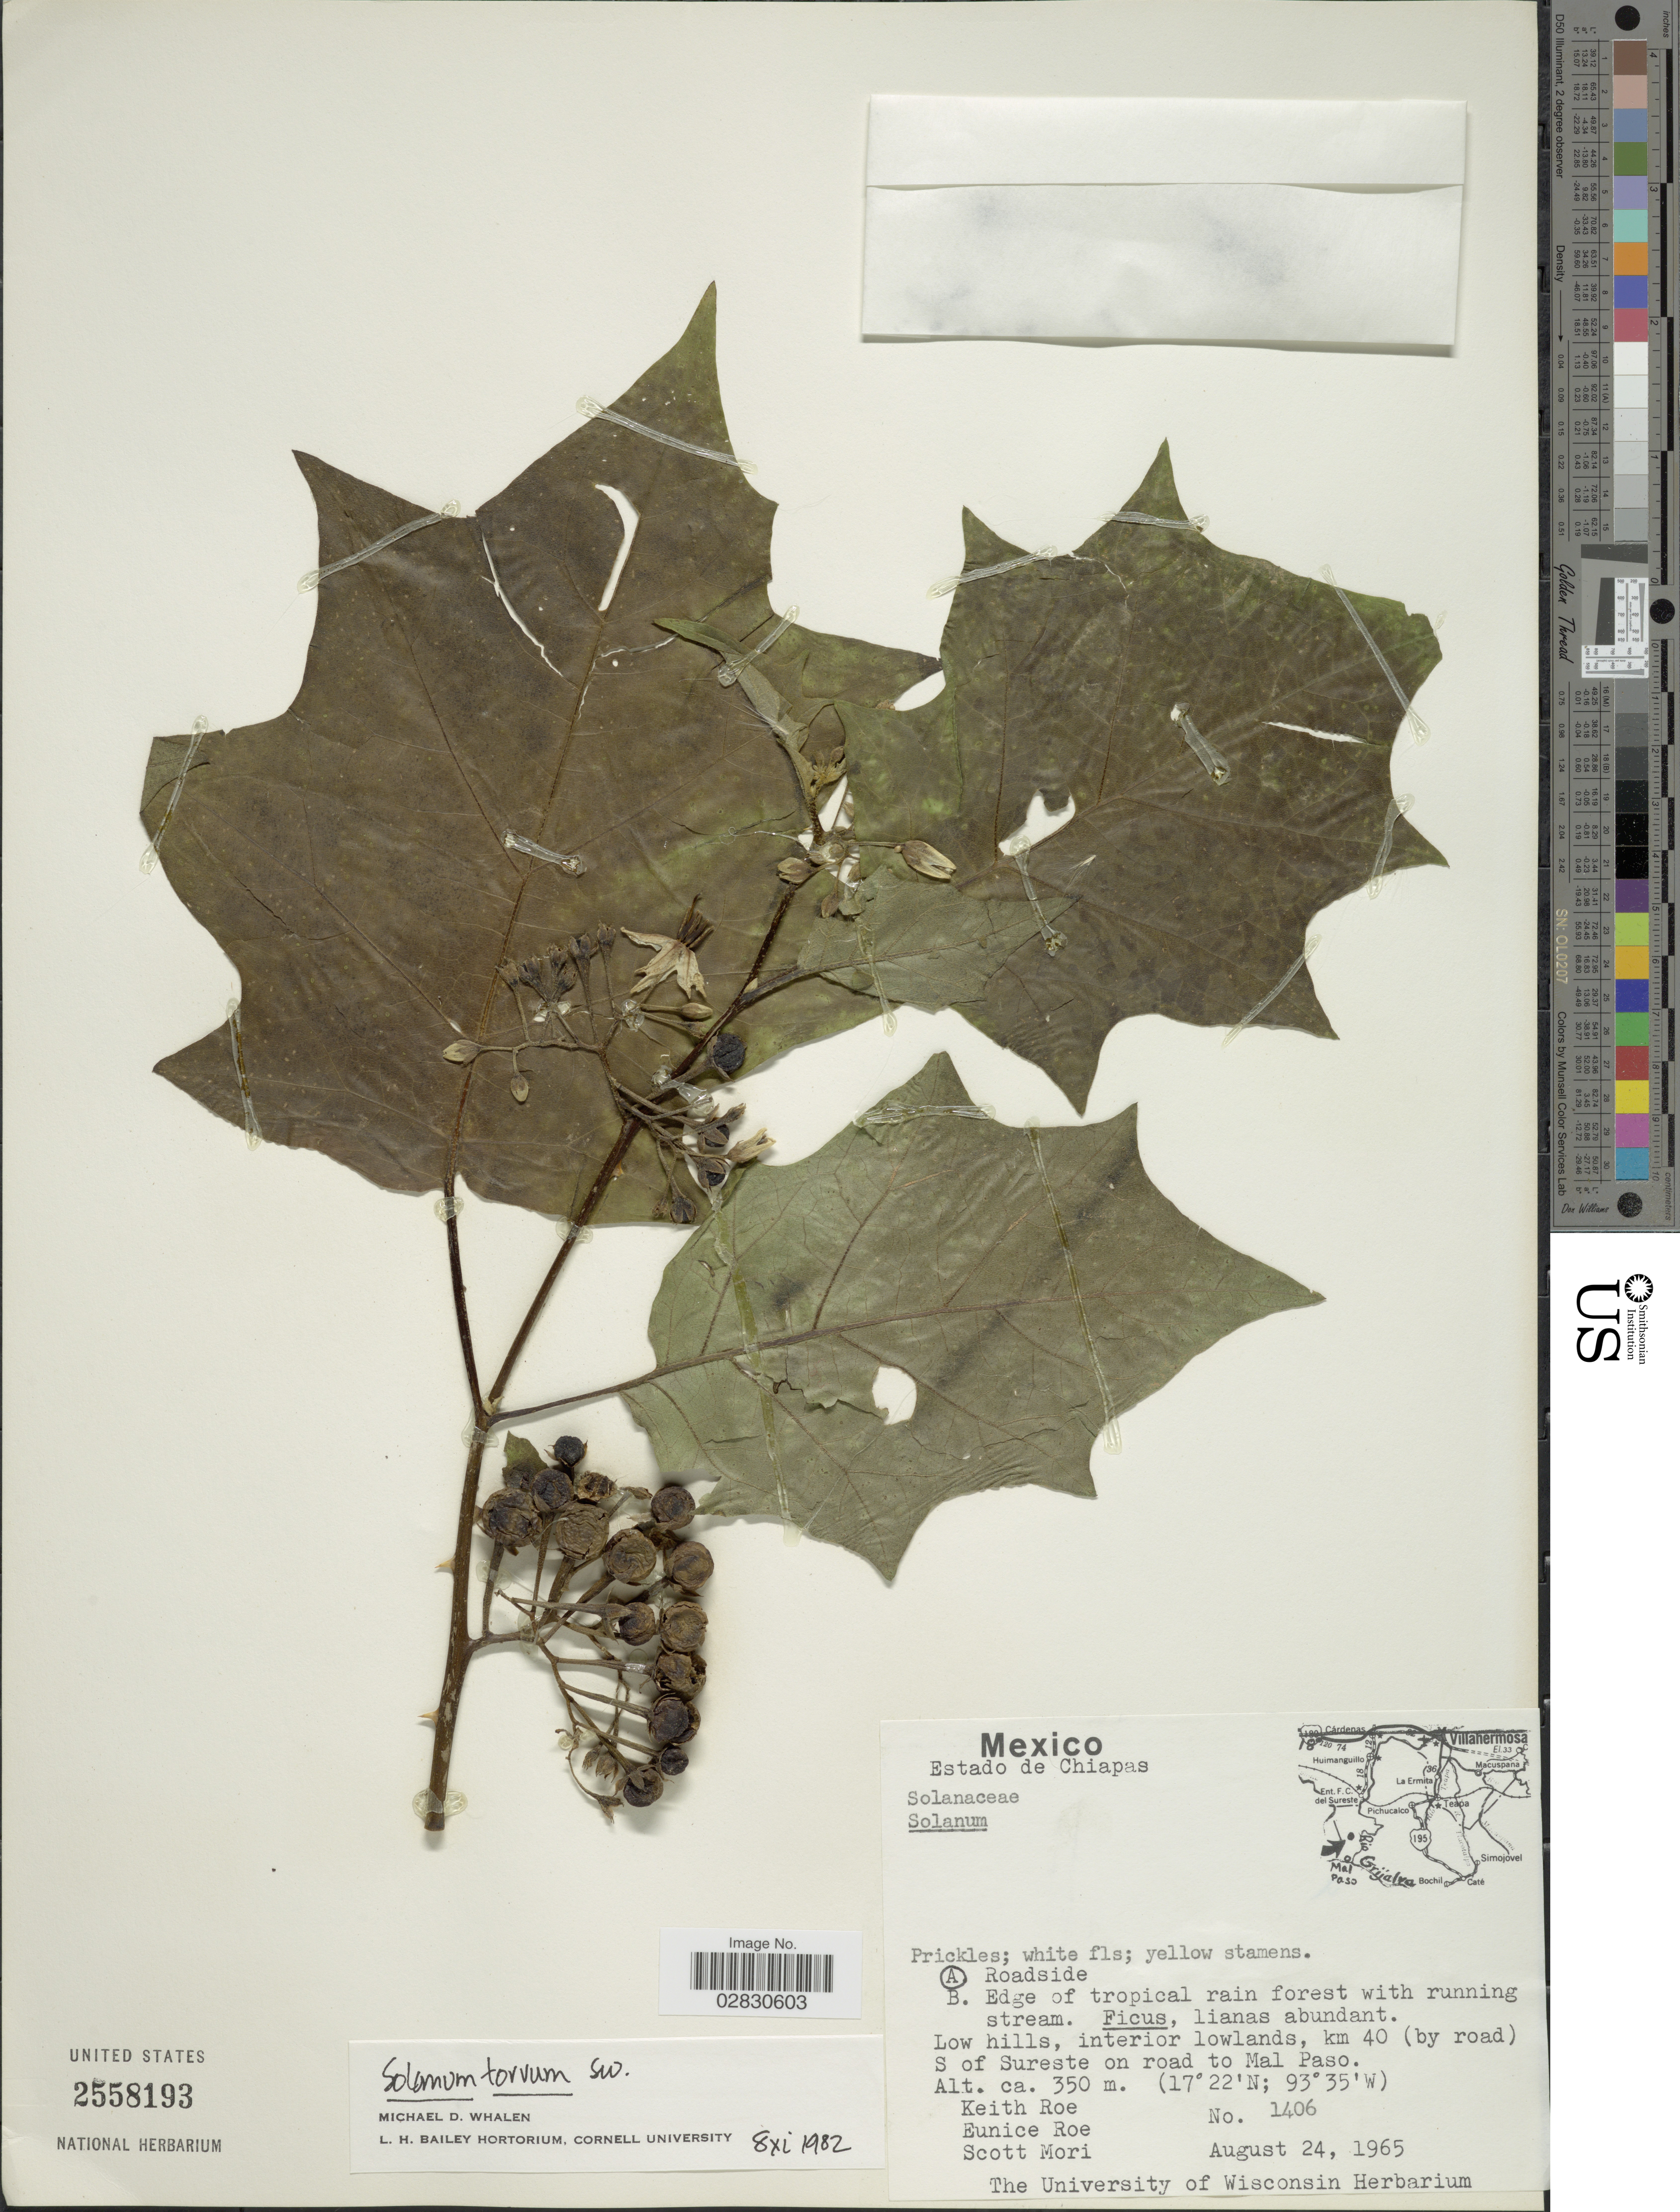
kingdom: Plantae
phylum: Tracheophyta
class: Magnoliopsida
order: Solanales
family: Solanaceae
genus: Solanum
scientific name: Solanum torvum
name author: Sw.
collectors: K. E. Roe, E. Roe & S. Mori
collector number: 1406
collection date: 1965-08-24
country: Mexico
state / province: Chiapas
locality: Estado de Chiapas. Low hills, interior lowlands, km 40 ( by road) S of Sureste on road to Mal Paso.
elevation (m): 350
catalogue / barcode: US 2558193